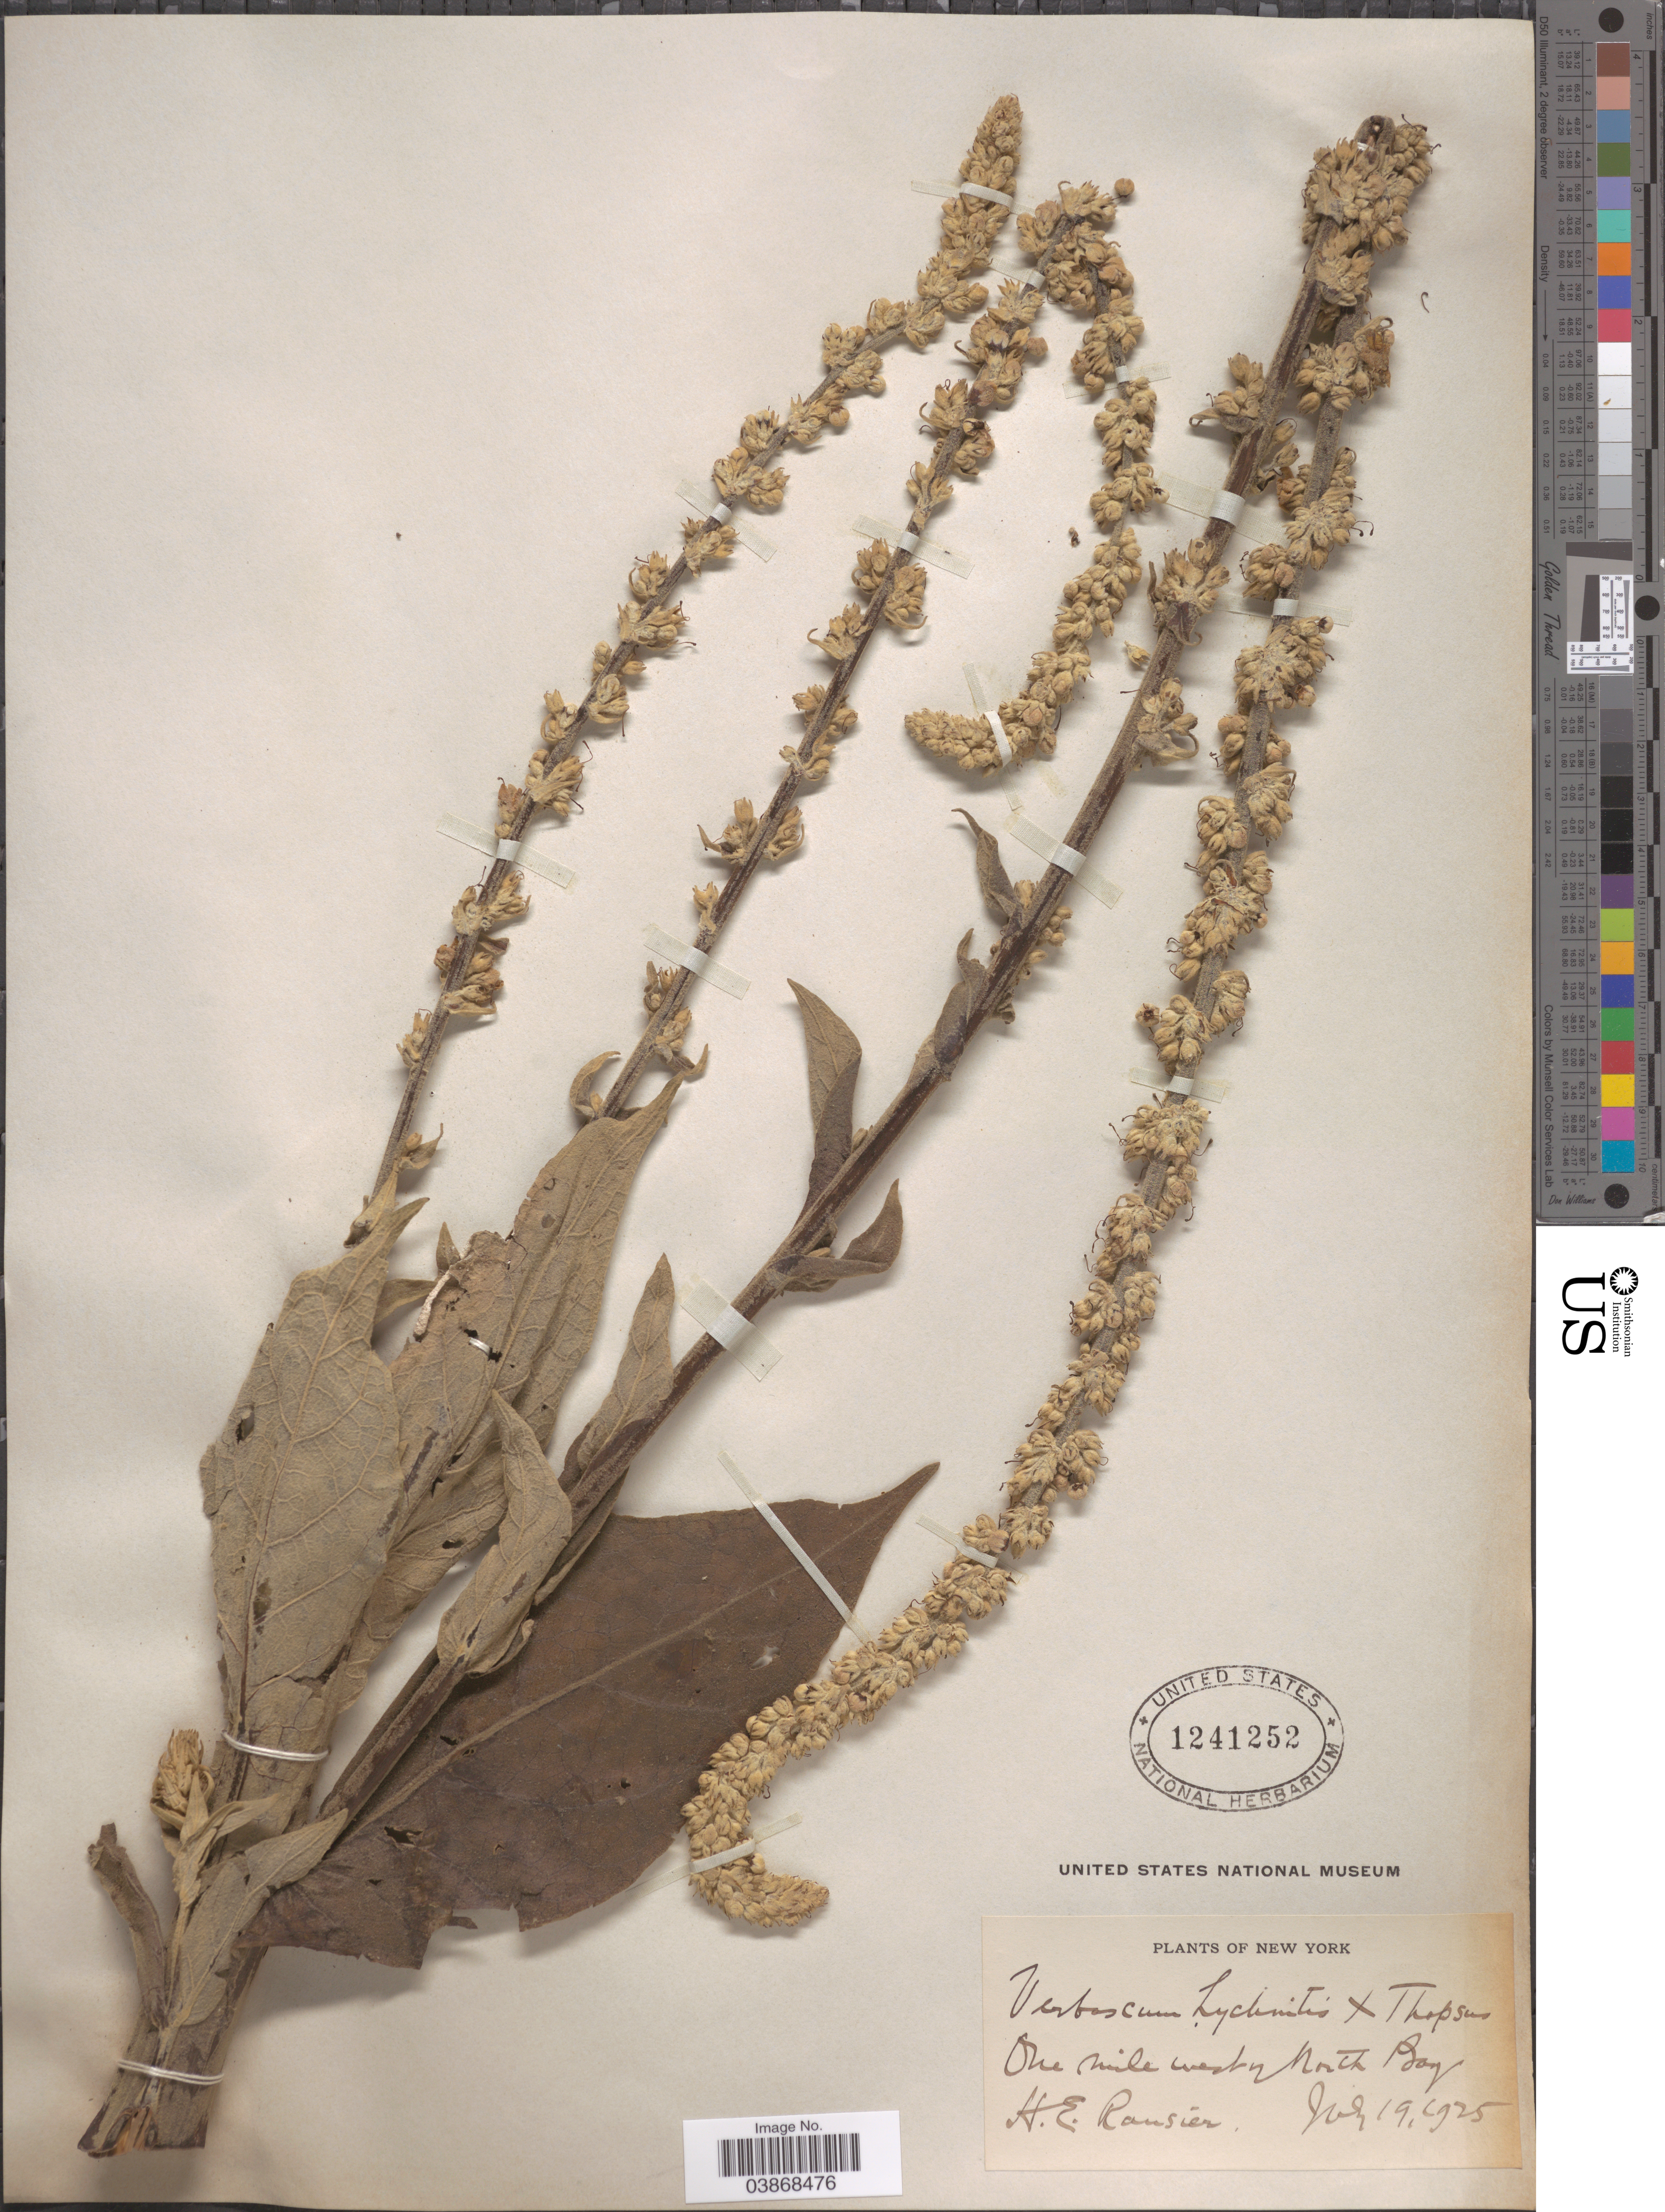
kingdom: Plantae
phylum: Tracheophyta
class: Magnoliopsida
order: Lamiales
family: Scrophulariaceae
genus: Verbascum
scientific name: Verbascum lychnitis x V. thapsus L.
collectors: H. Ransier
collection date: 1925-07-19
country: United States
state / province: New York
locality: One mile west of North Bay.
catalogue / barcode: US 1241252